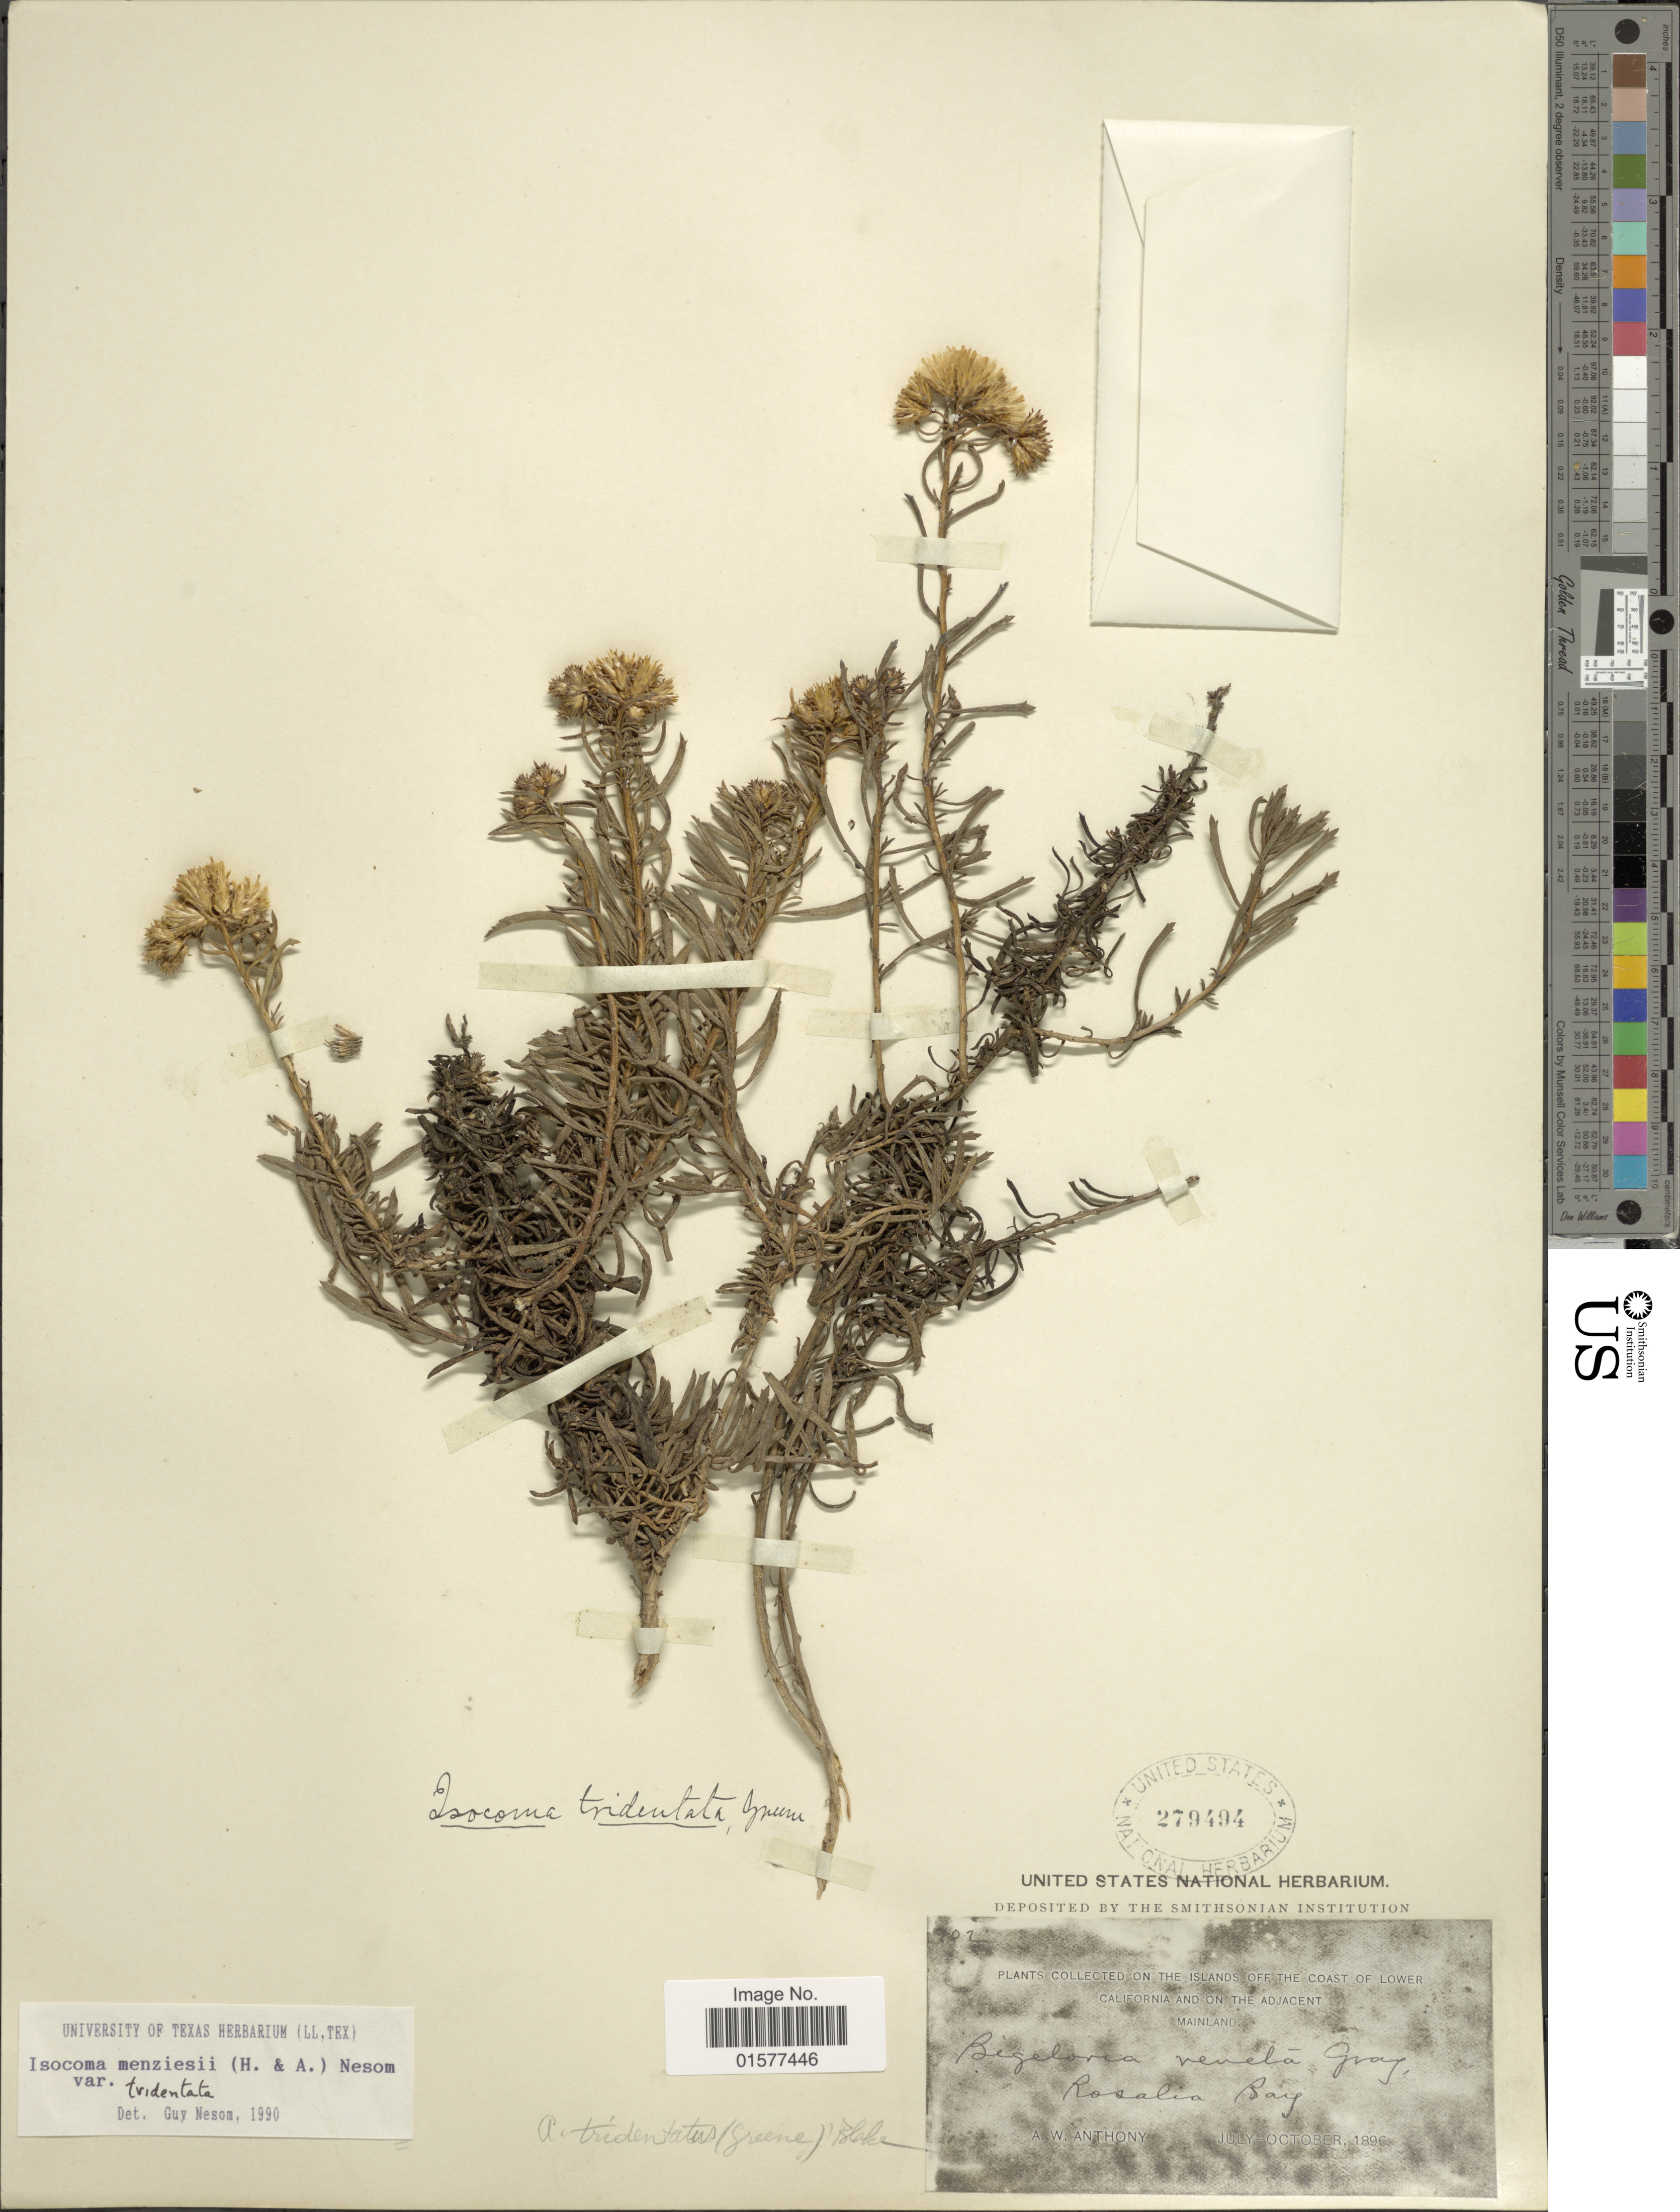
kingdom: Plantae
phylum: Tracheophyta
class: Magnoliopsida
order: Asterales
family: Asteraceae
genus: Isocoma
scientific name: Isocoma menziesii var. tridentata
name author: (Greene) G.L. Nesom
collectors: A. W. Anthony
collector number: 902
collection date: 1896-07/1896-10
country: Mexico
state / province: Baja California Sur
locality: Collected on the Islands off The Coast of Lower California and on the Adjacent, Mainland, Rosalia Bay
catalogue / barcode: US 279494